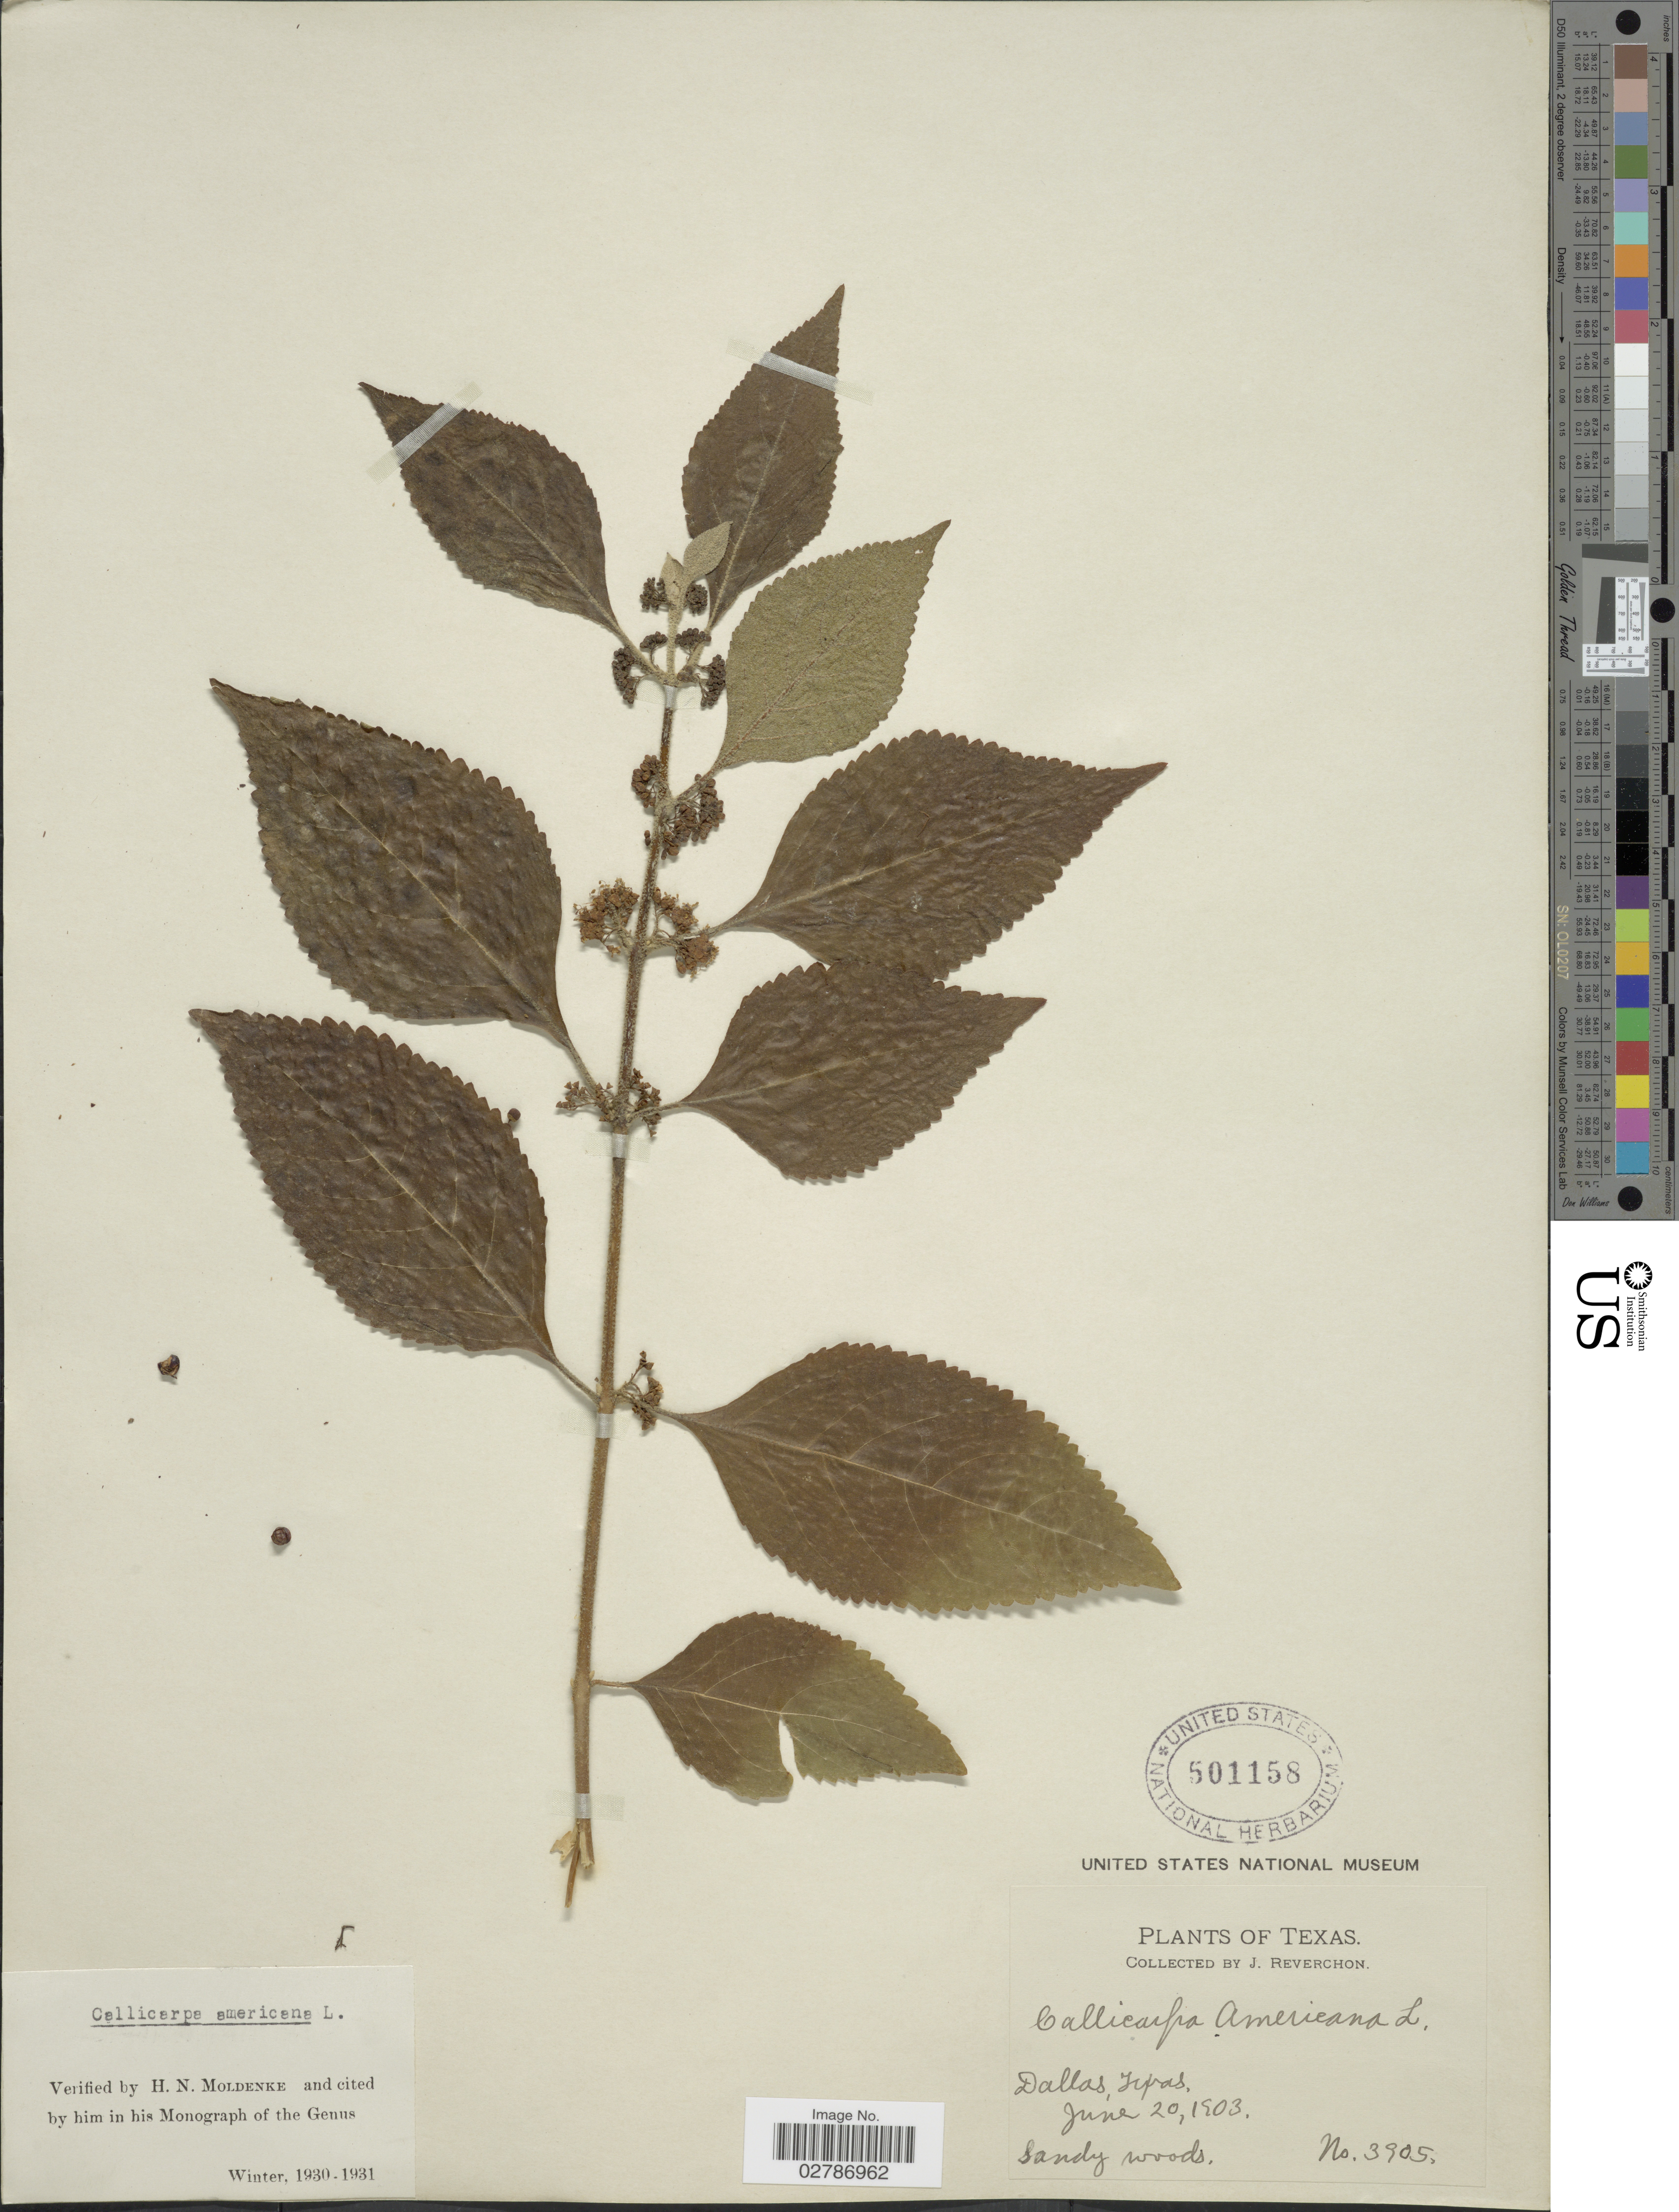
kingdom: Plantae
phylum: Tracheophyta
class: Magnoliopsida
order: Lamiales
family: Lamiaceae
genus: Callicarpa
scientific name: Callicarpa americana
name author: L.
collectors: J. Reverchon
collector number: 3905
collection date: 1903-06-20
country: United States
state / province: Texas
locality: Dallas.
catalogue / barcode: US 501158